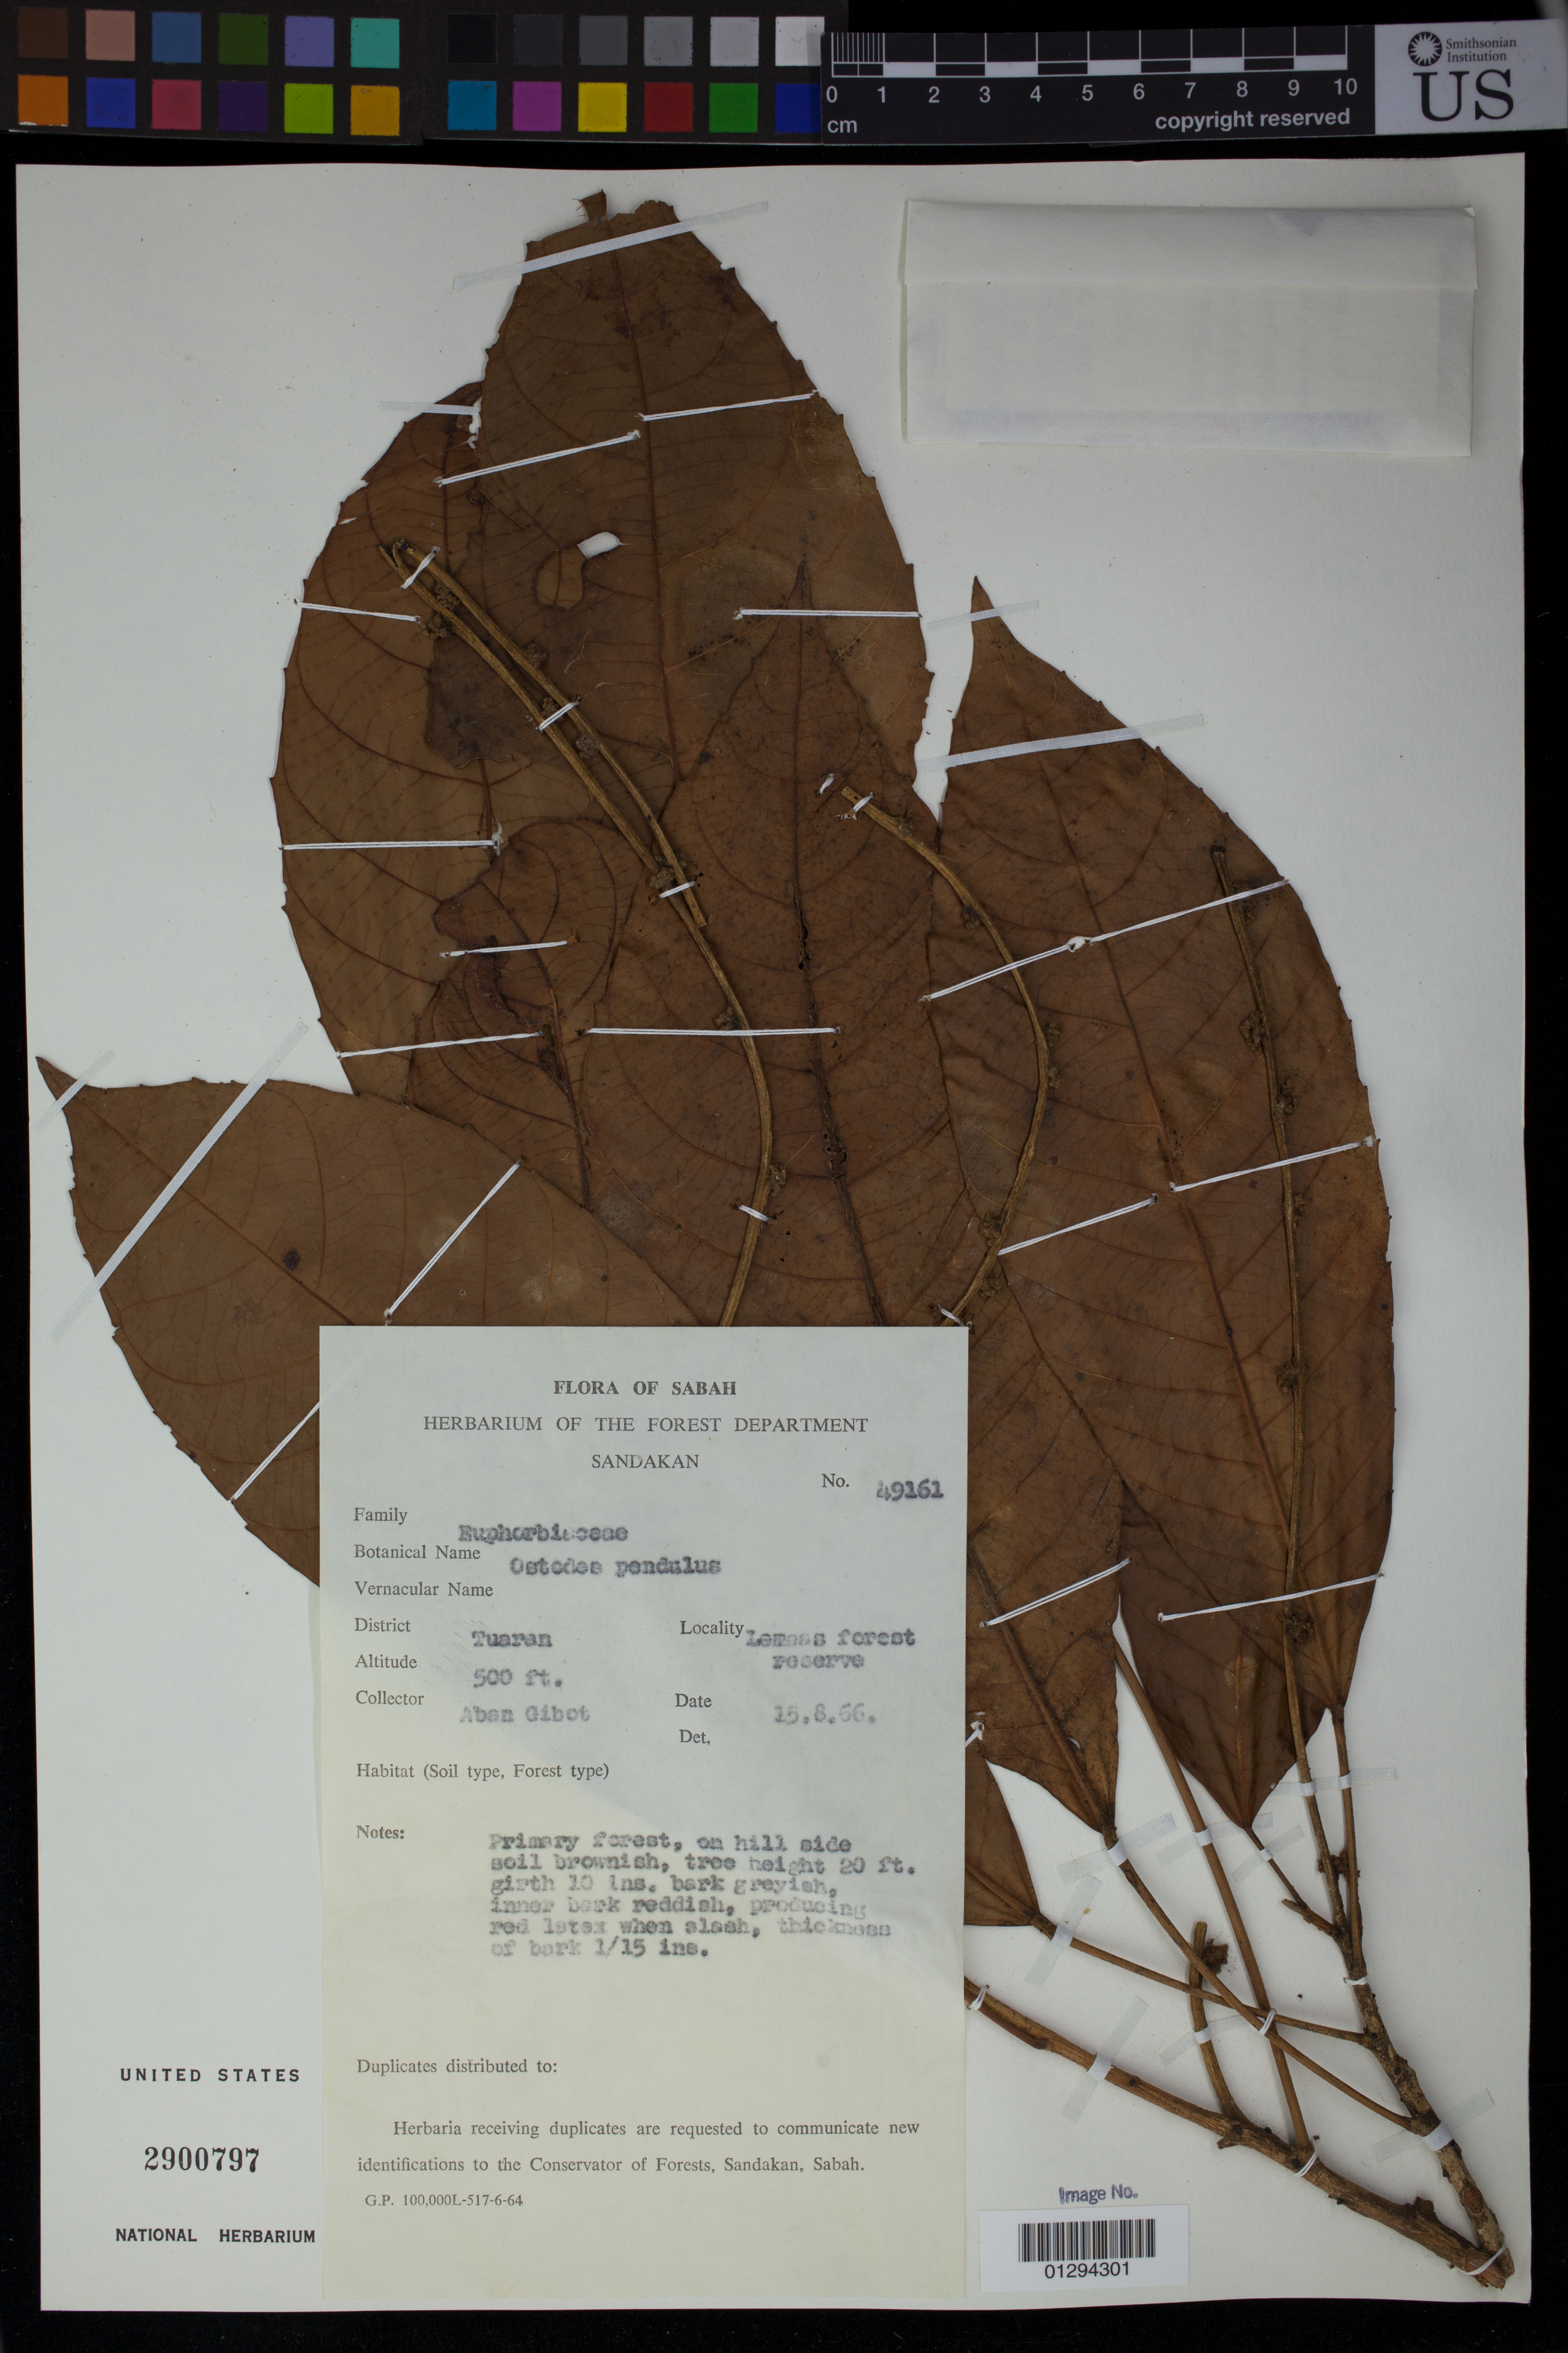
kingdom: Plantae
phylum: Tracheophyta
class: Magnoliopsida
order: Malpighiales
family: Euphorbiaceae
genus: Fahrenheitia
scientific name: Fahrenheitia pendula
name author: (Hassk.) Airy Shaw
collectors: A. Gibot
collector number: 49161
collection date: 1956-08-15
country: Malaysia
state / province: Sabah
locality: Sandakan. Tuaran, Lemaas forest reserve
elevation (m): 152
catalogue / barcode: US 2900797